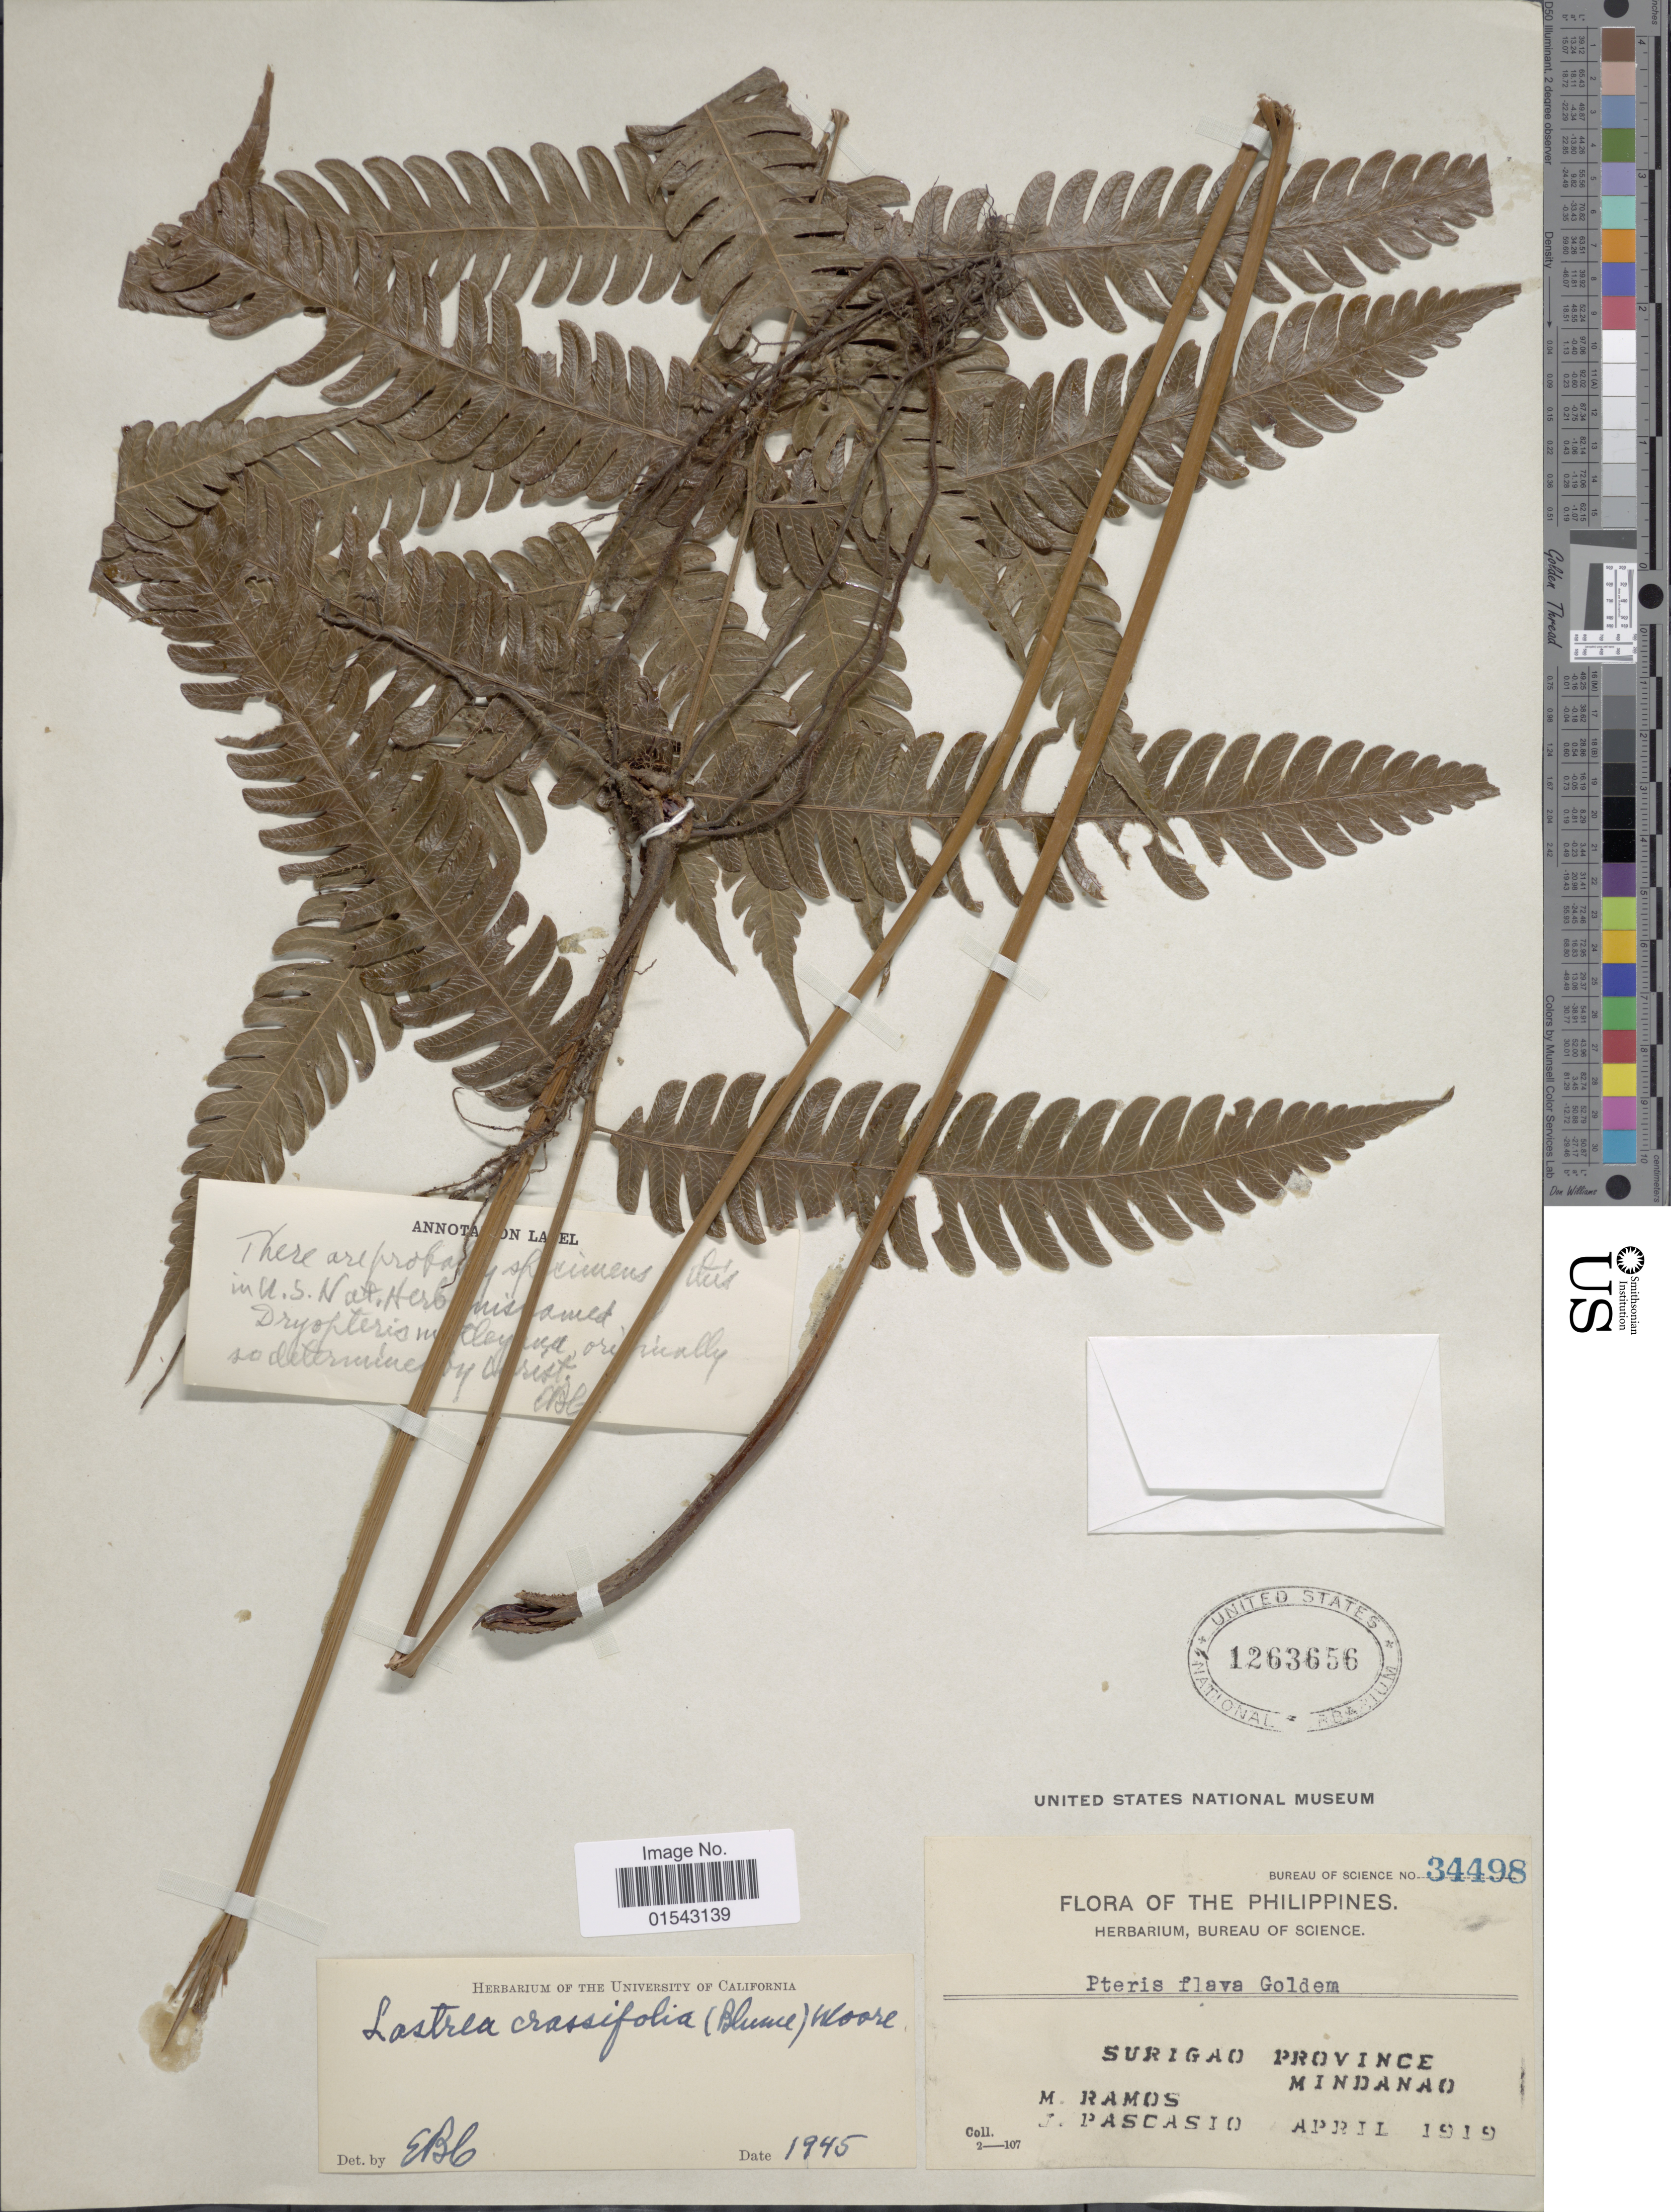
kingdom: Plantae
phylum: Tracheophyta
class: Polypodiopsida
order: Polypodiales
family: Thelypteridaceae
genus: Mesophlebion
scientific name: Mesophlebion crassifolium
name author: (Blume) Holttum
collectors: M. Ramos & J. Pascasio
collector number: Bureau of Science 34498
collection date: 1919-04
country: Philippines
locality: Surigao, Province Mindanao, Philippines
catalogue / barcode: US 1263656